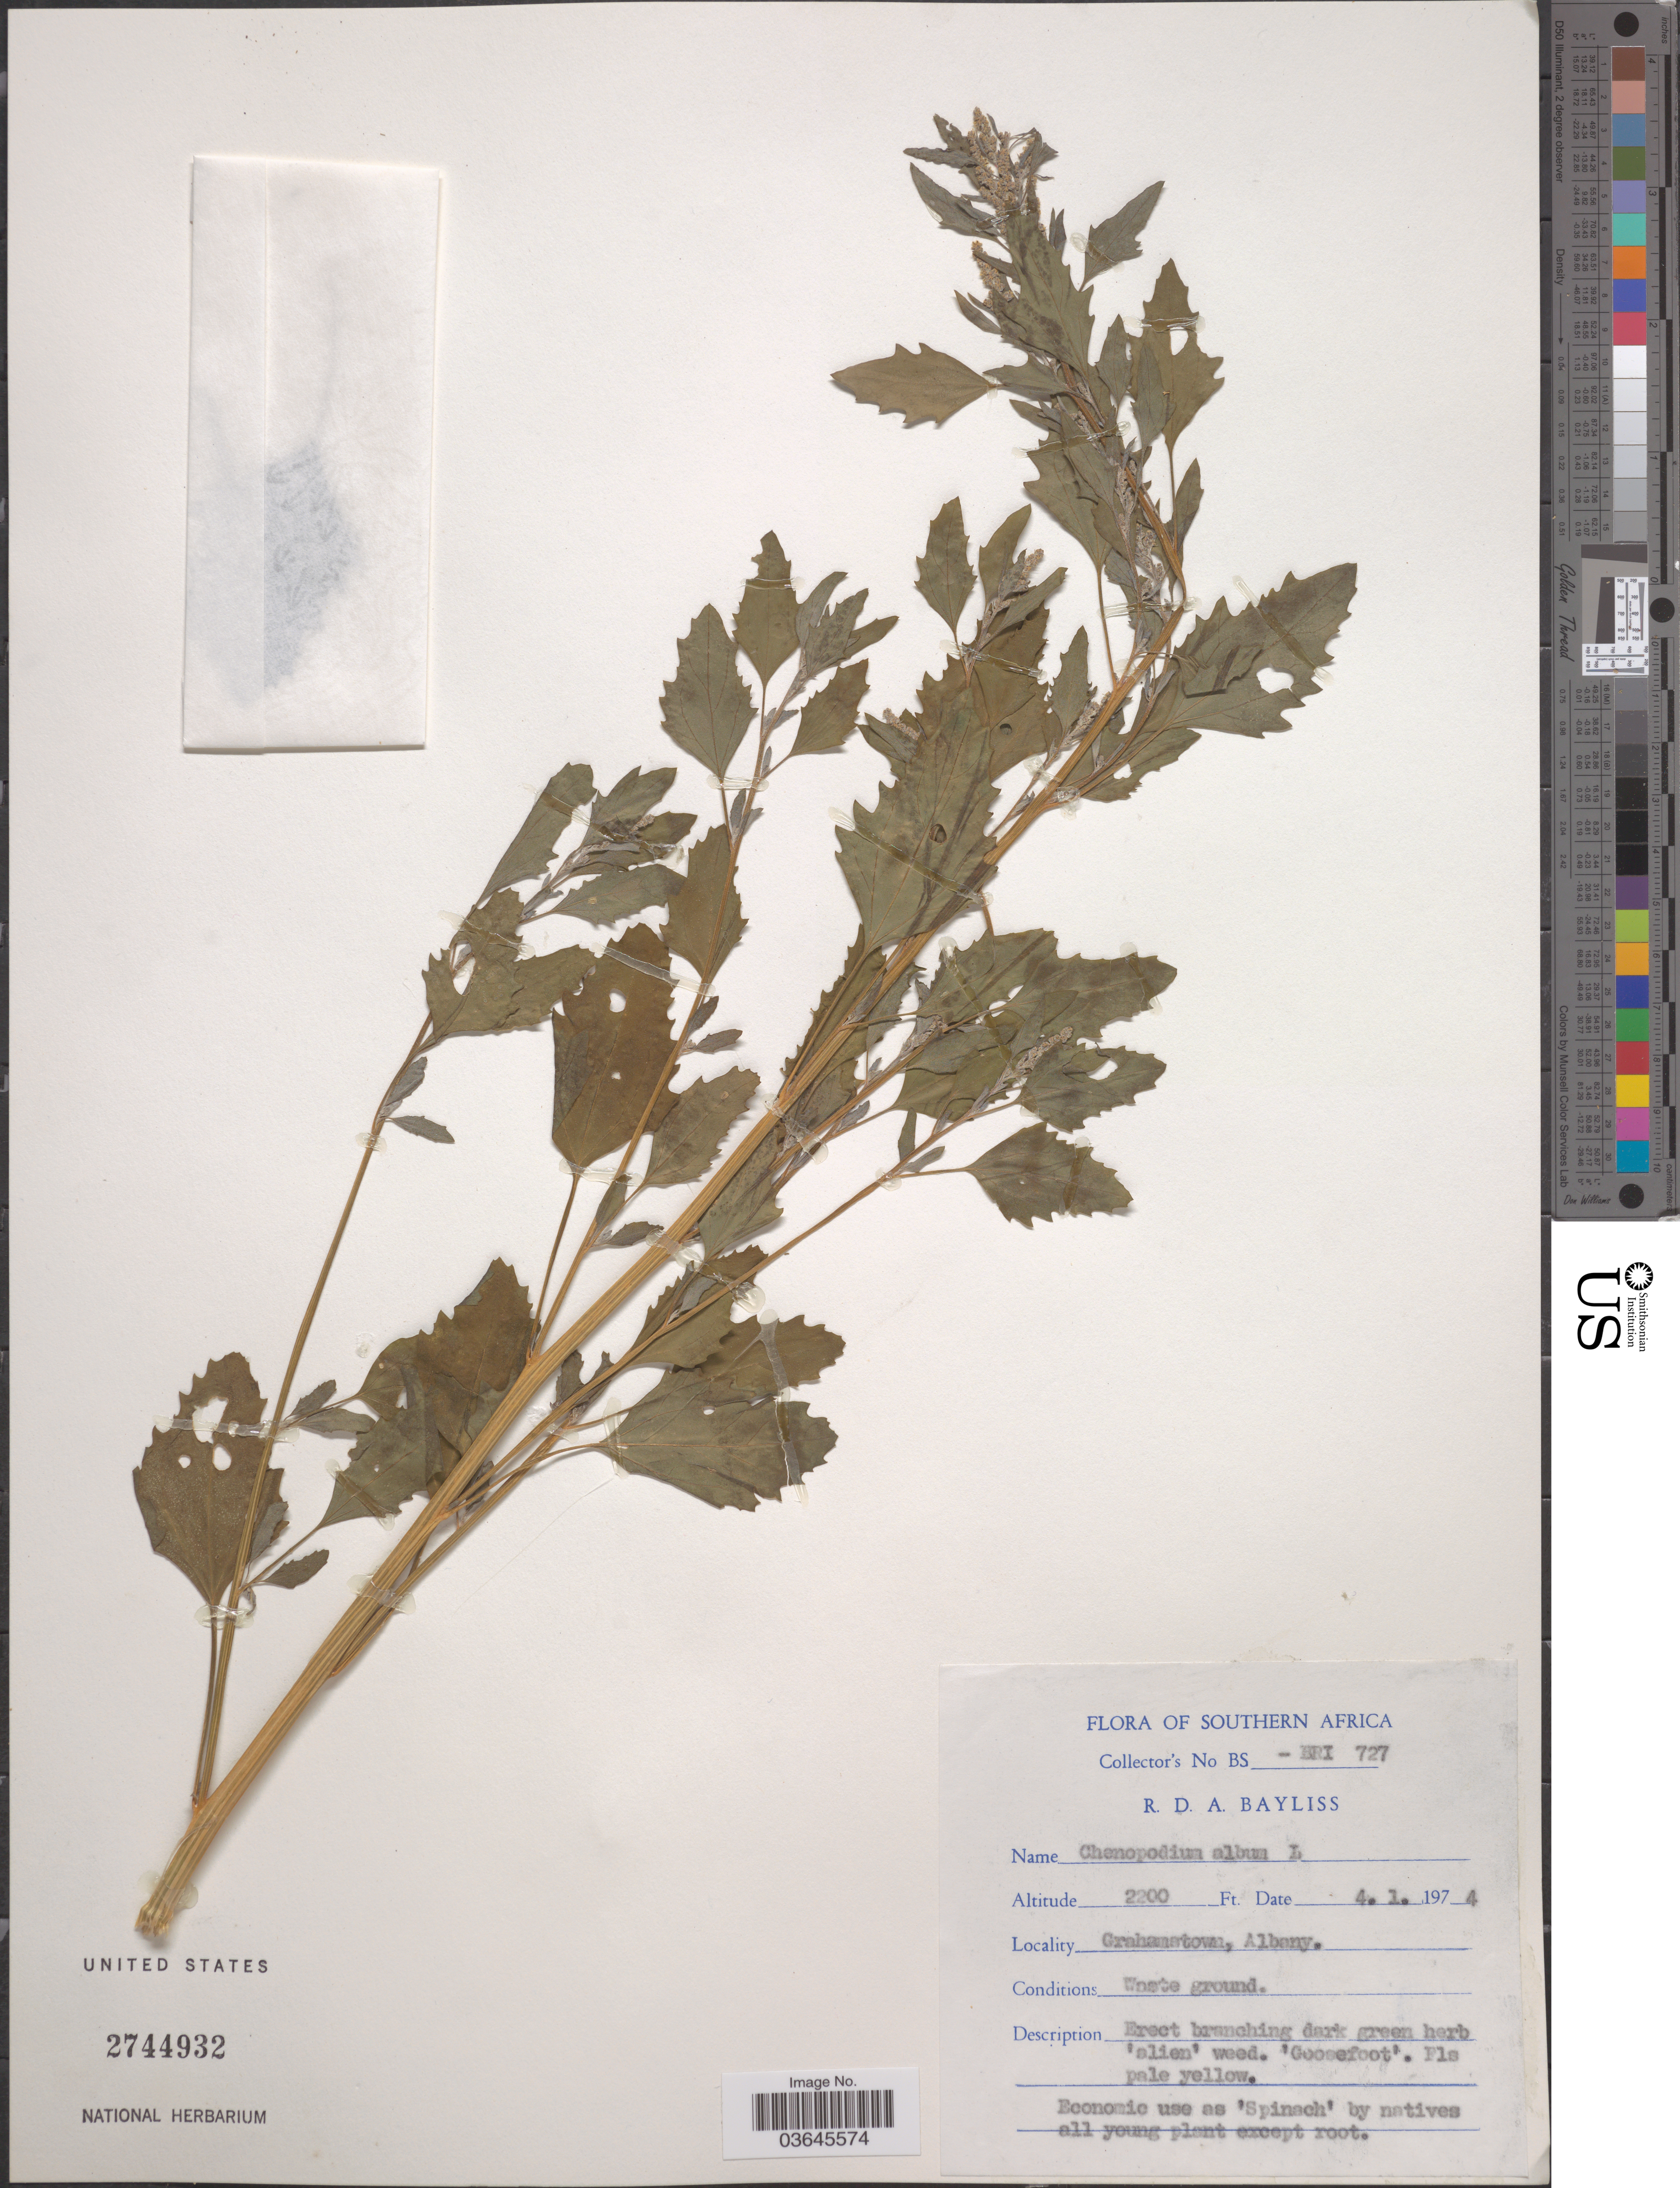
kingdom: Plantae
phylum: Tracheophyta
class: Magnoliopsida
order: Caryophyllales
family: Amaranthaceae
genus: Chenopodium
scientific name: Chenopodium album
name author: L.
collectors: R. Bayliss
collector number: BS-BRI727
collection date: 1974-01-04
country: South Africa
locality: Southern Africa. Grahamstown, Albany.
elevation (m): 671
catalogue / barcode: US 2744932